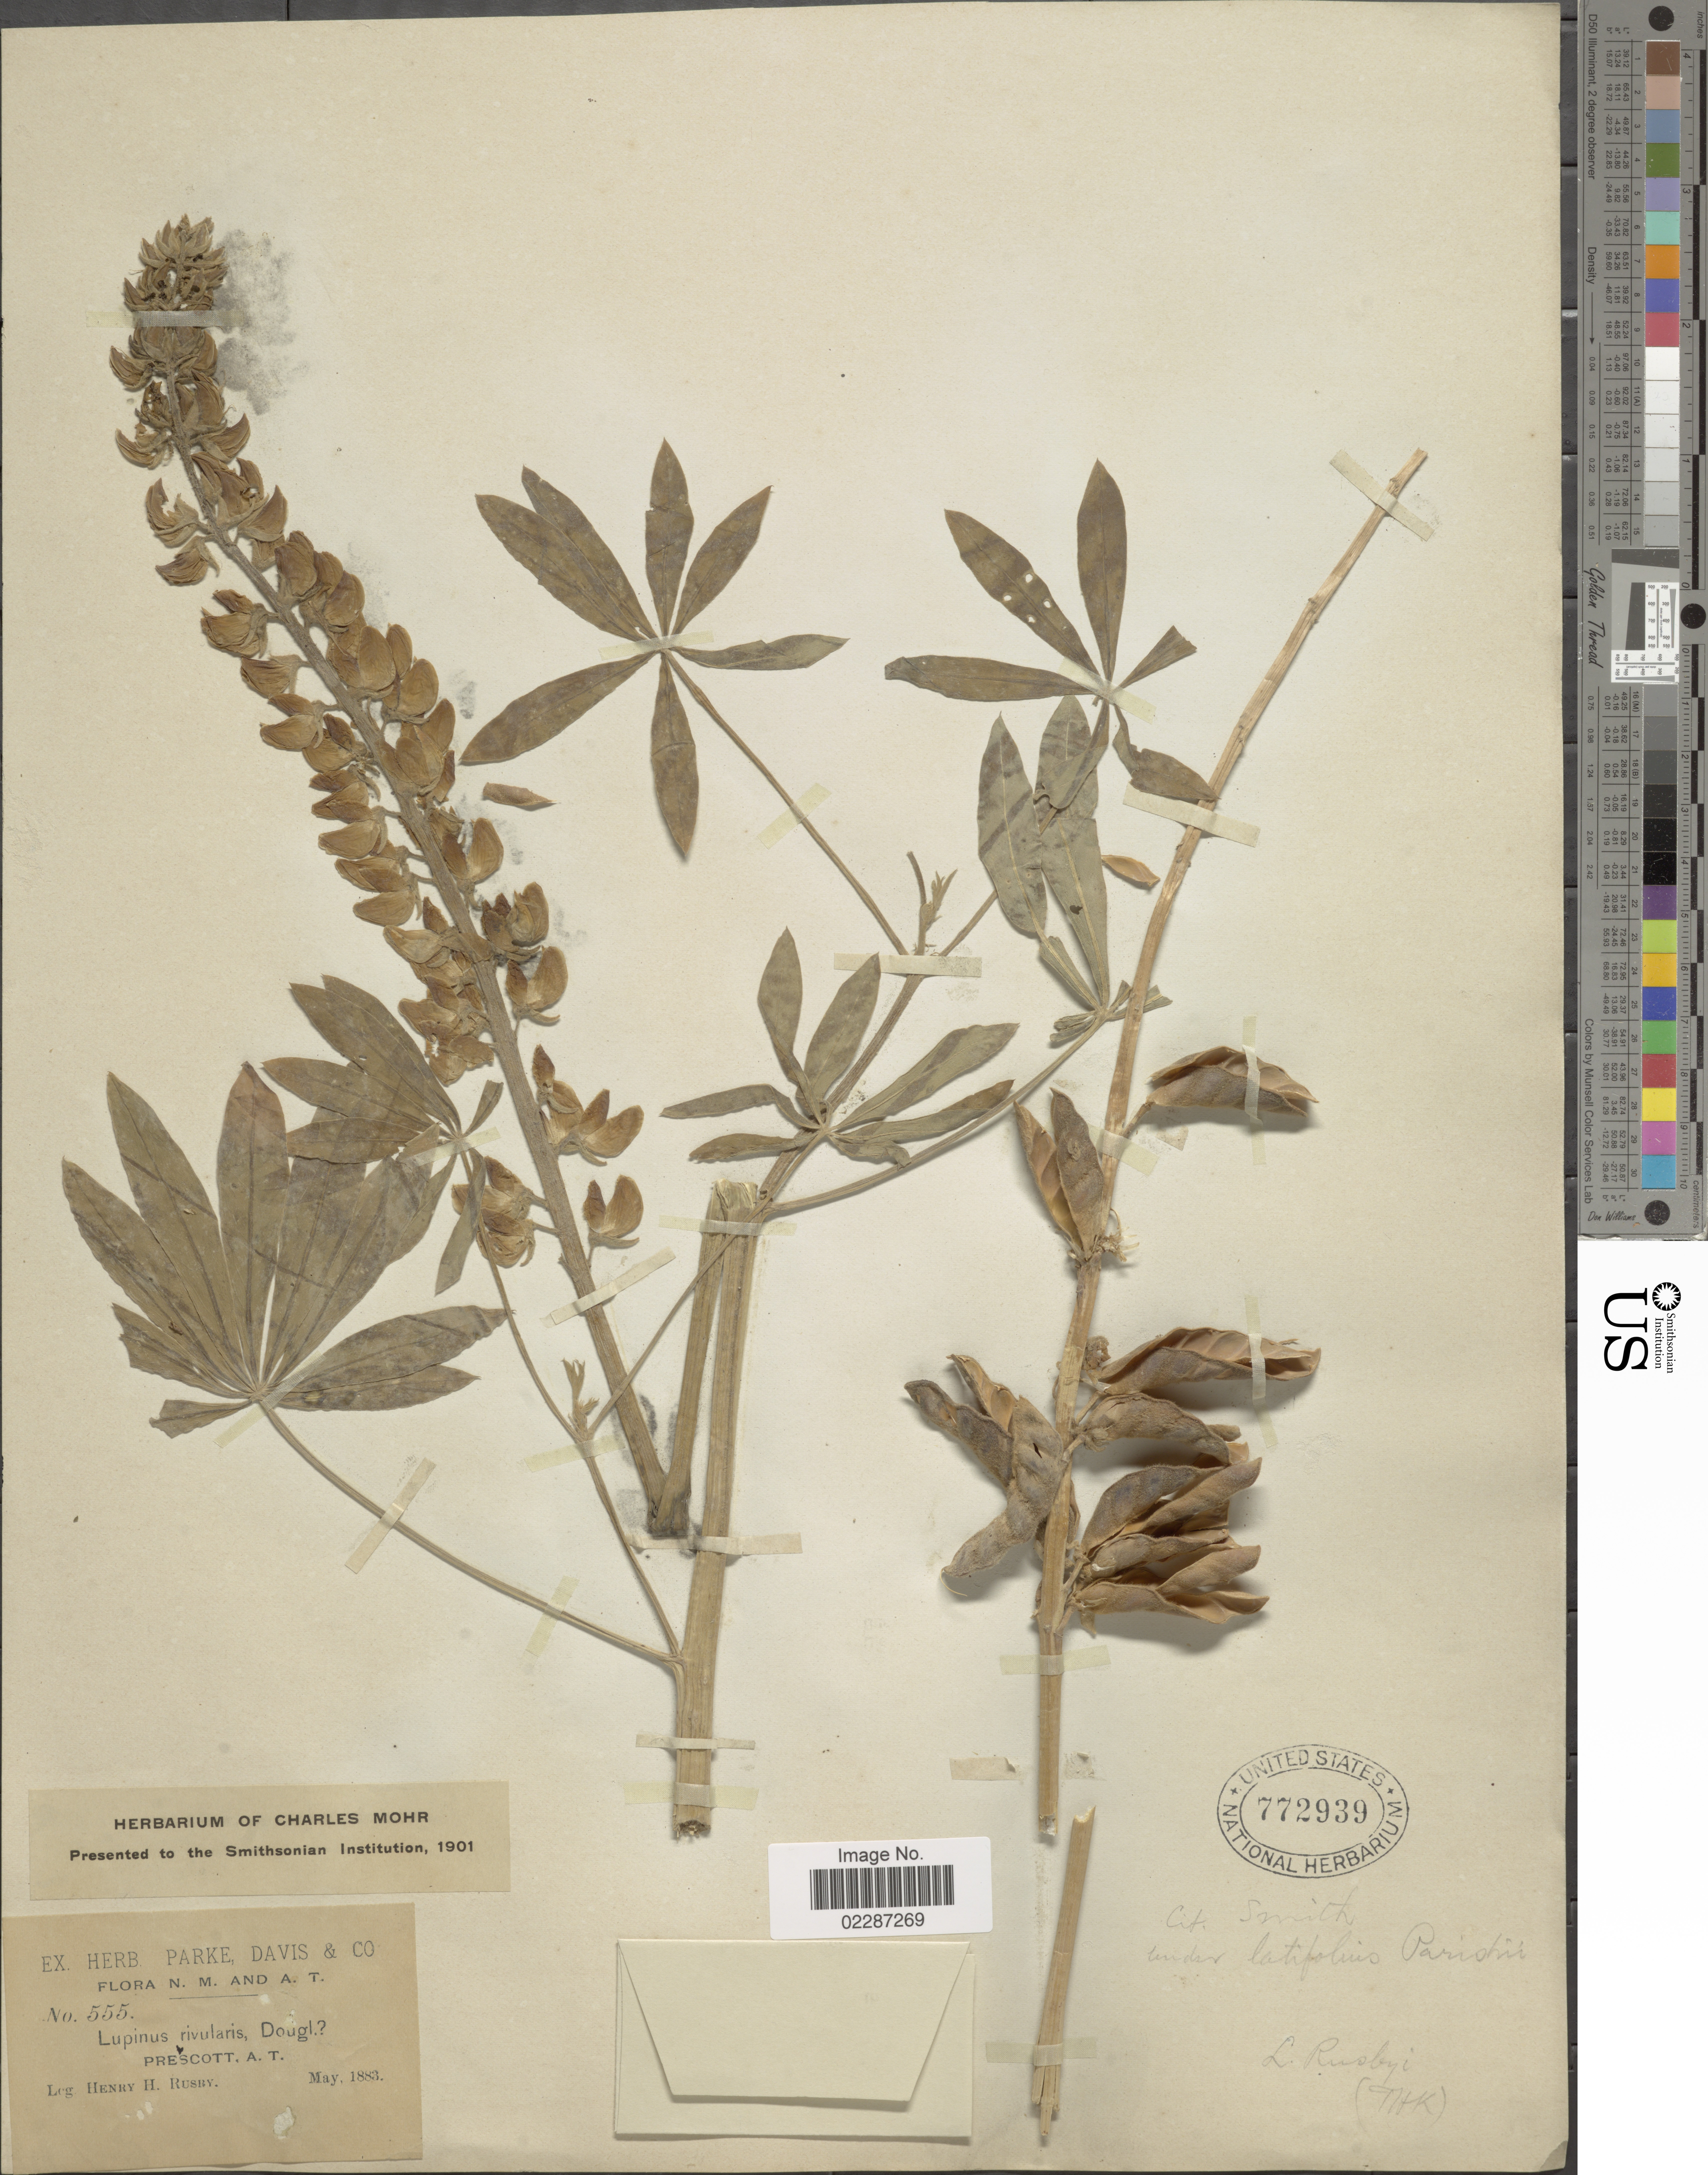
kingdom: Plantae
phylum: Tracheophyta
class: Magnoliopsida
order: Fabales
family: Fabaceae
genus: Lupinus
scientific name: Lupinus rivularis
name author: Lindl.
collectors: H. H. Rusby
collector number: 555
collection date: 1883-05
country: United States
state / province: New Mexico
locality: N.M and A.T., Prescott, A.T.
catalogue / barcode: US 772939